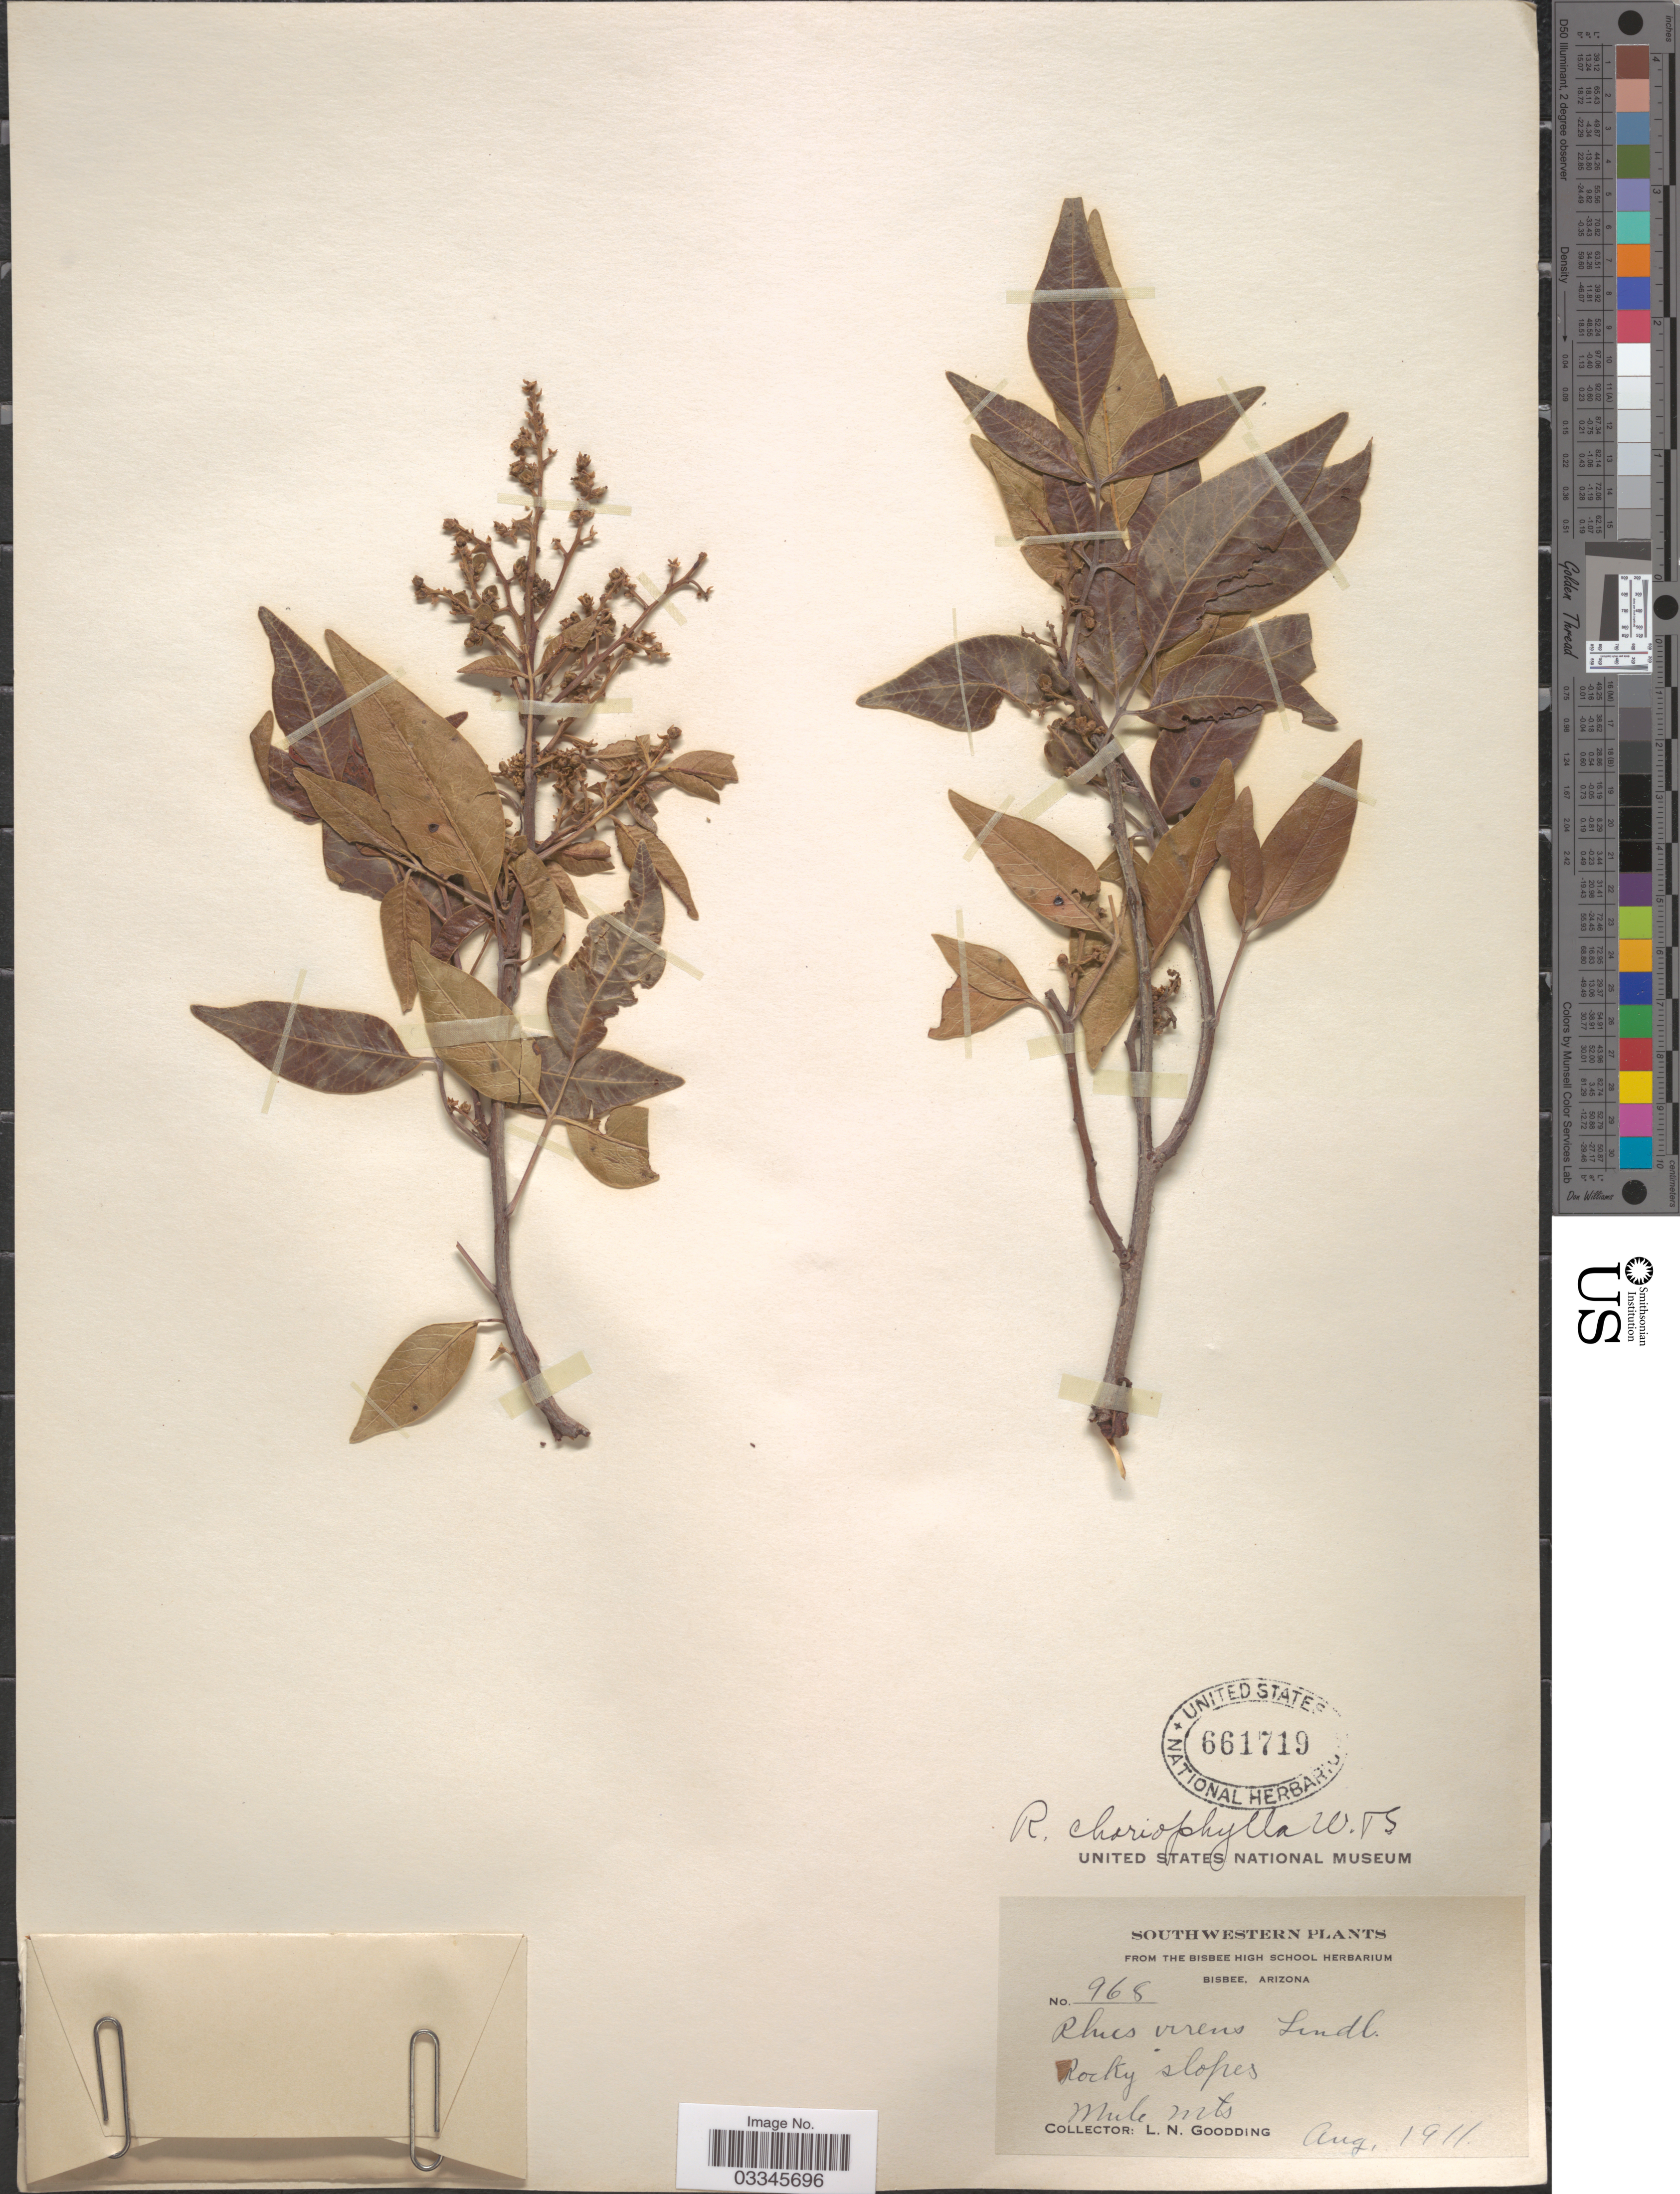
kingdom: Plantae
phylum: Tracheophyta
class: Magnoliopsida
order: Sapindales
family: Anacardiaceae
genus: Rhus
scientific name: Rhus choriophylla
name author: Wooton & Standl.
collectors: L. N. Goodding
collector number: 968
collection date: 1911-08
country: United States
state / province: Arizona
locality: Southwestern. Mule Mts.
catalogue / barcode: US 661719